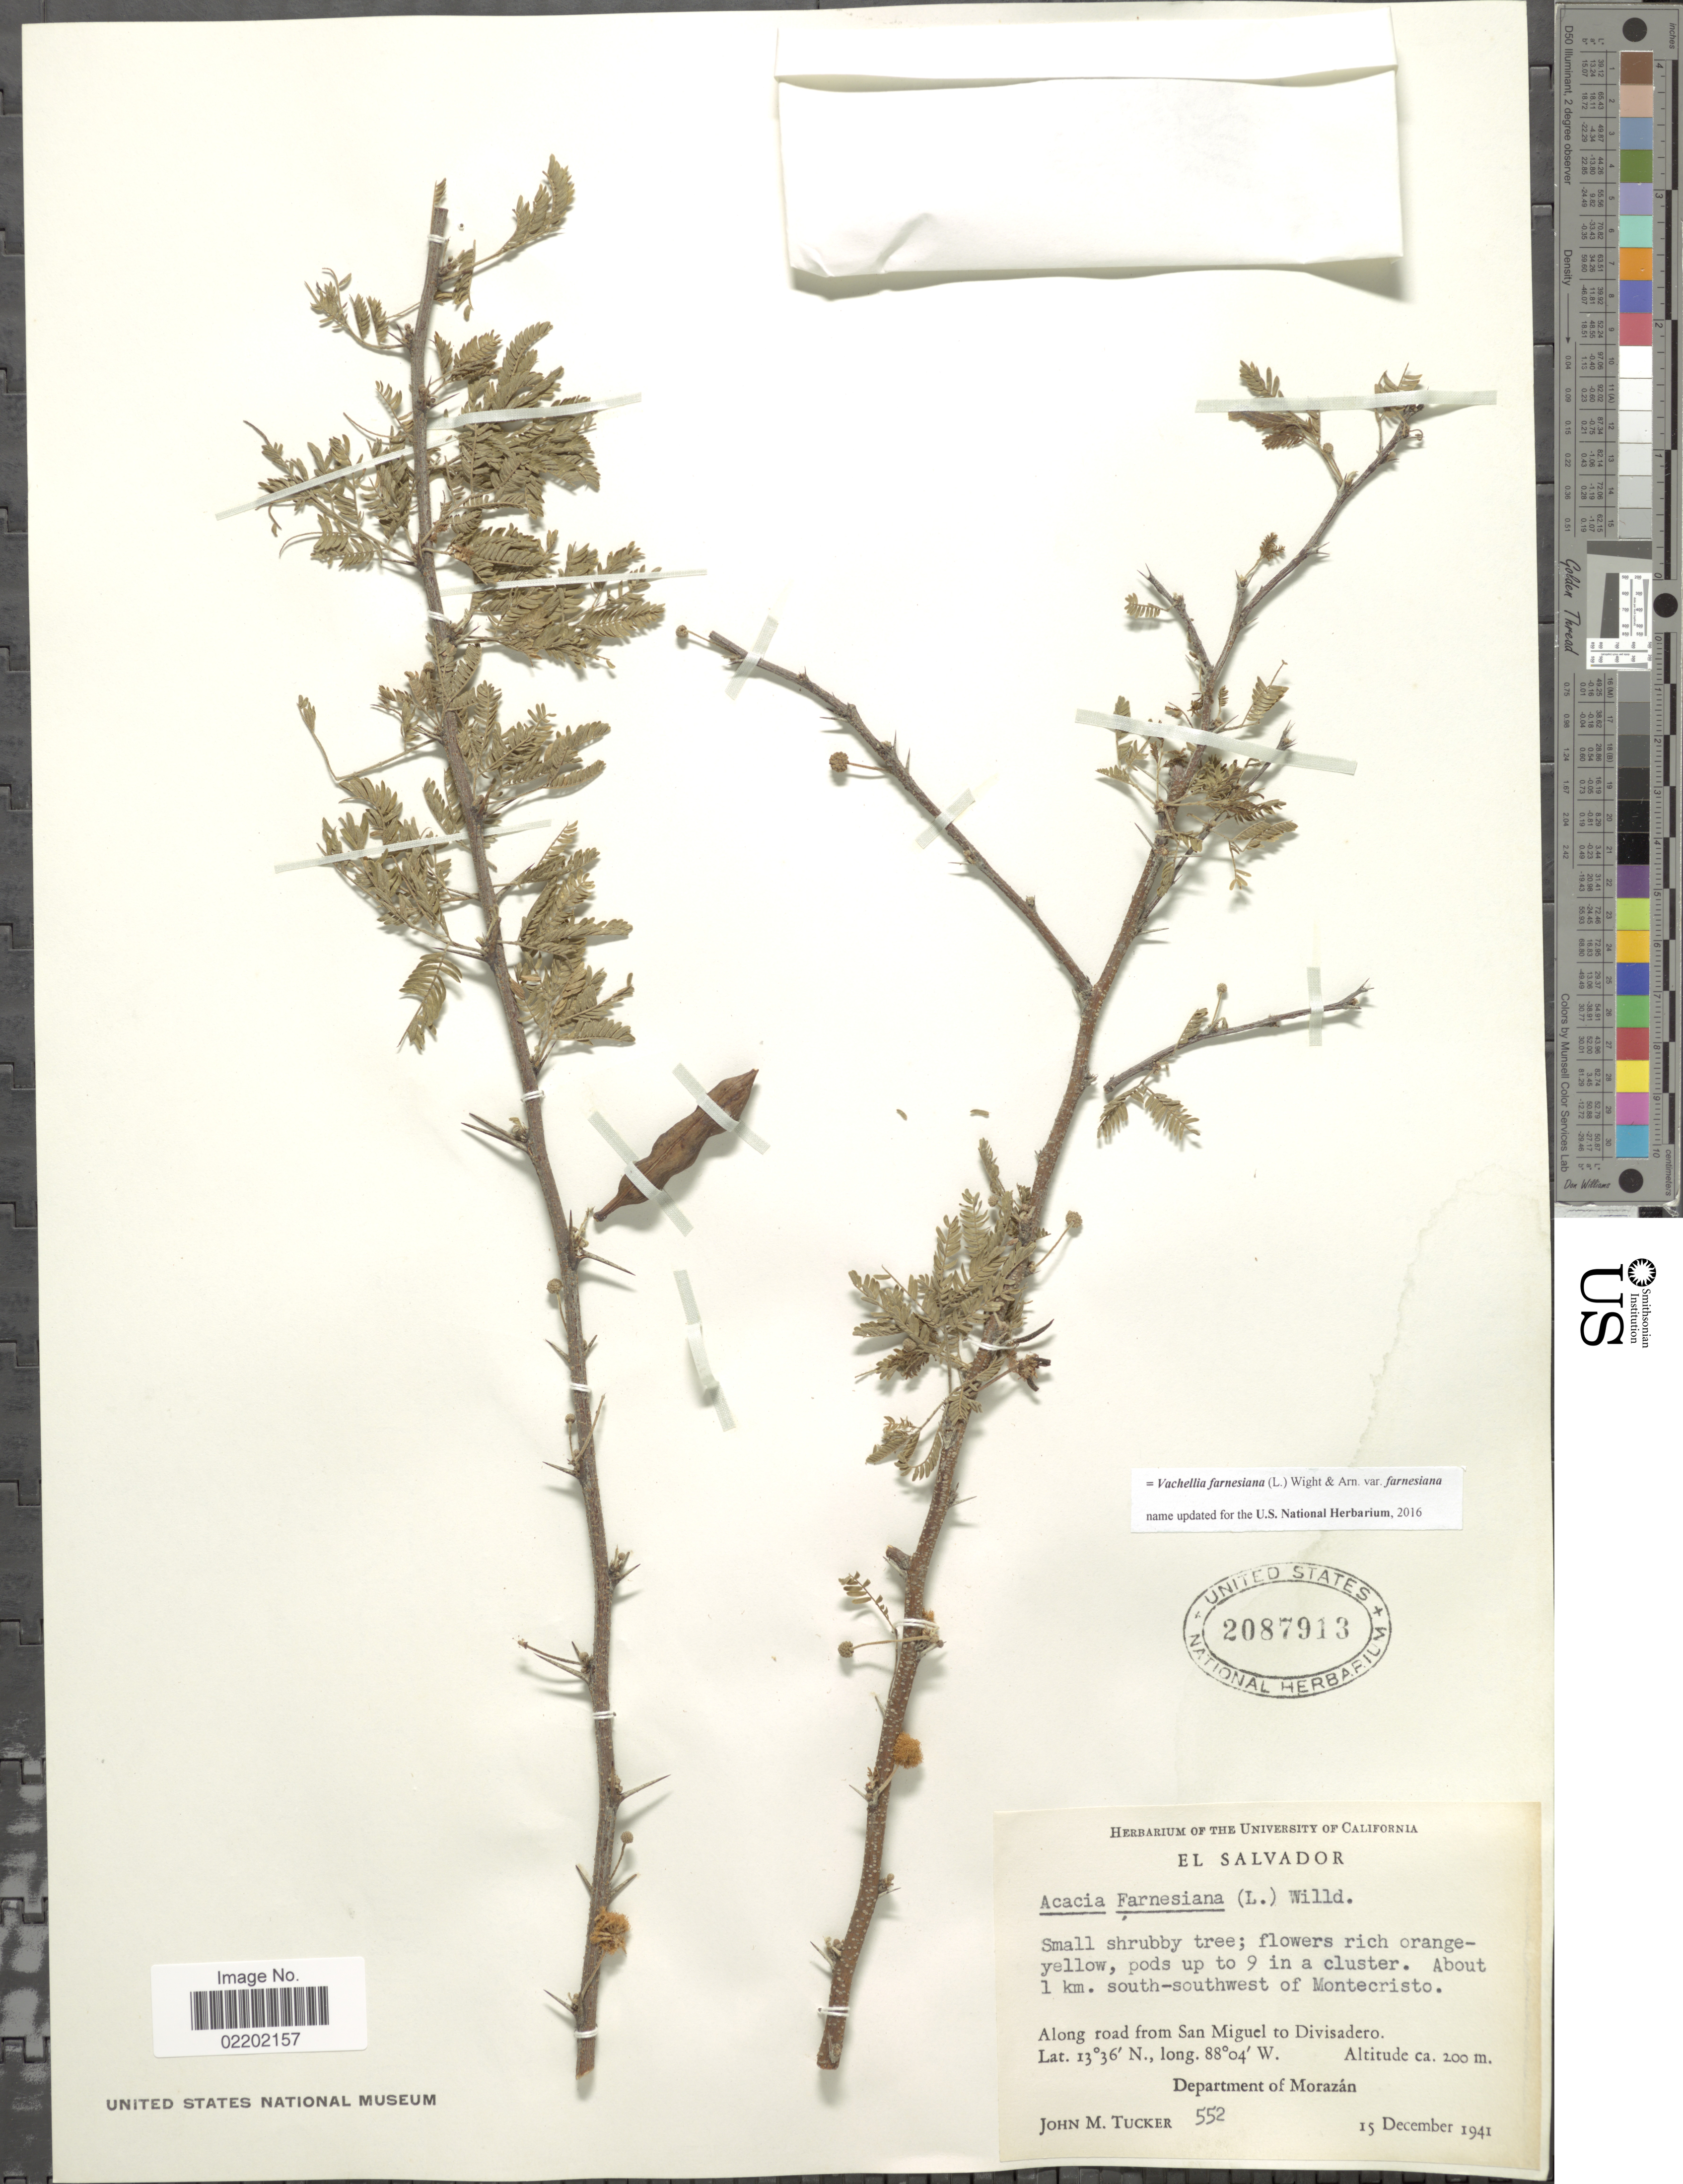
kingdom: Plantae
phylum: Tracheophyta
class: Magnoliopsida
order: Fabales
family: Fabaceae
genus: Vachellia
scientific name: Vachellia farnesiana var. farnesiana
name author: (L.) Wight & Arn.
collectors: J. M. Tucker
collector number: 552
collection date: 1941-12-15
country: Honduras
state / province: Fco. Morazán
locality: About 1 km south-southwest of Montecristo, Along road from San Miguel to Divisadero, Department of Morazán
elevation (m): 200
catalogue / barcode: US 2087913